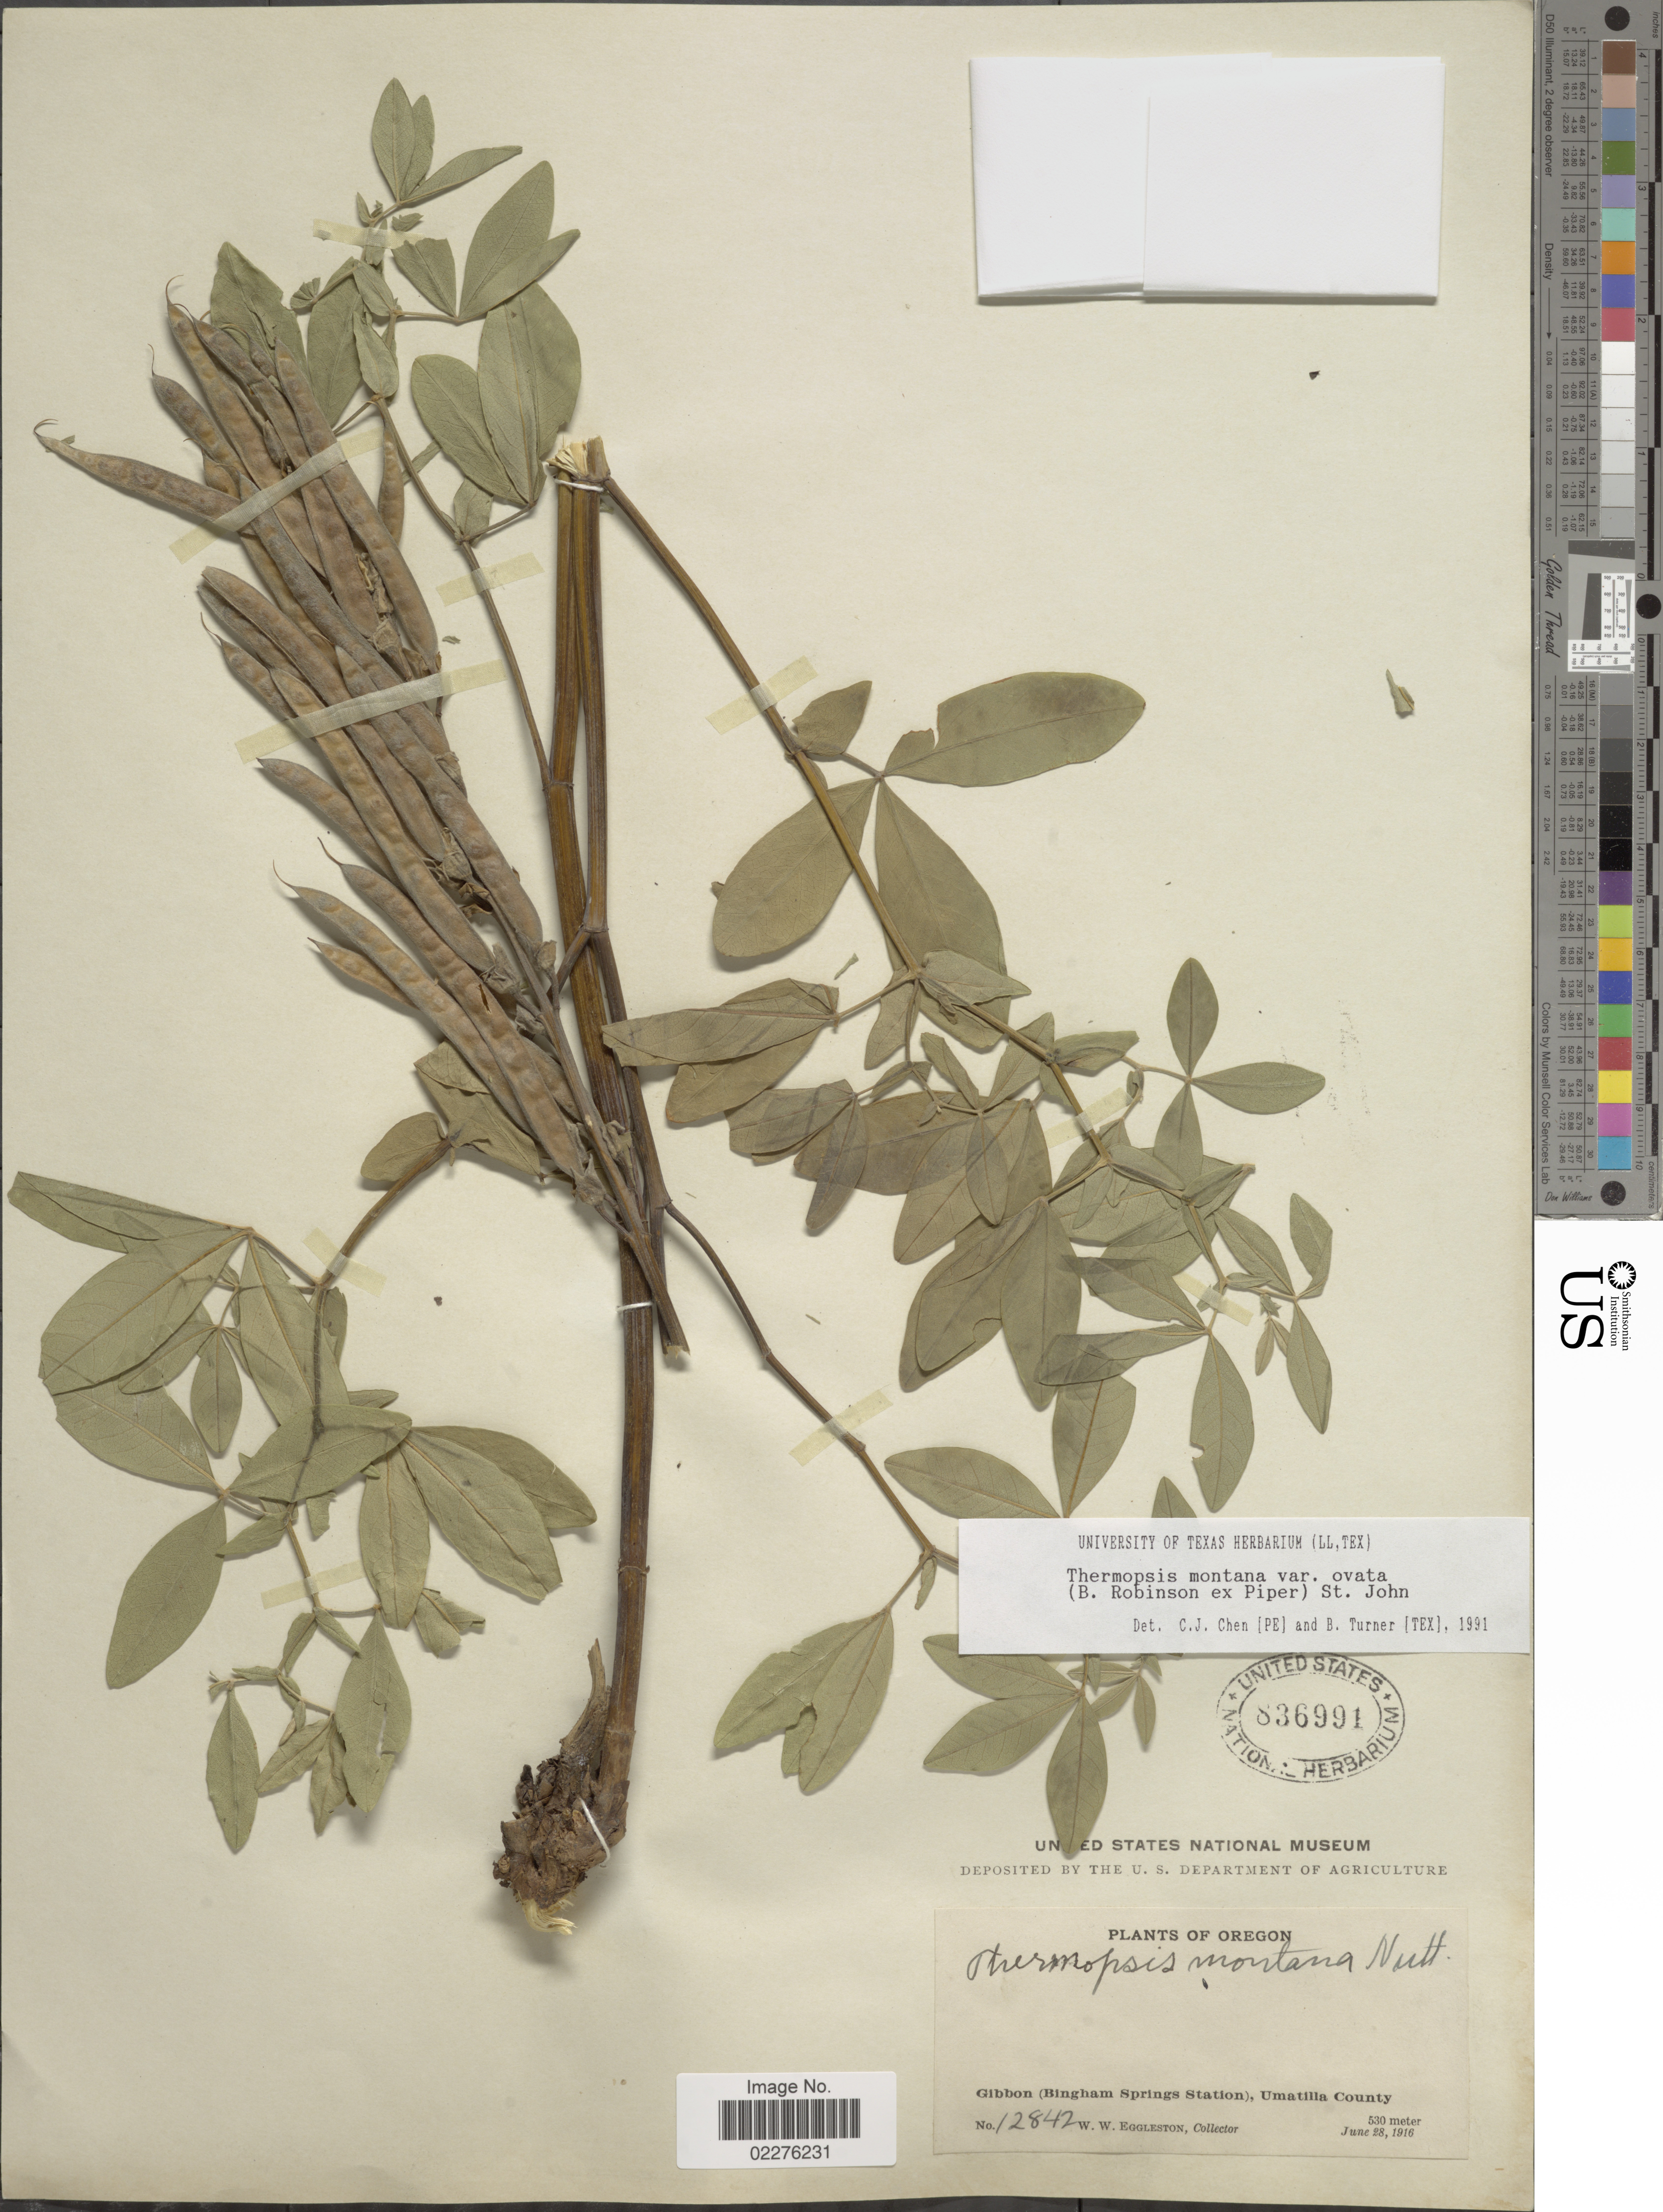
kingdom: Plantae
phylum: Tracheophyta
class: Magnoliopsida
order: Fabales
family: Fabaceae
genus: Thermopsis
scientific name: Thermopsis montana var. ovata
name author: (B.L. Rob. ex Piper) H. St. John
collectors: W. W. Eggleston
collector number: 12842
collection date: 1916-06-28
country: United States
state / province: Oregon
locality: Gibbon (Bingham Springs Station), Umatilla County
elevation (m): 530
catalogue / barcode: US 836991